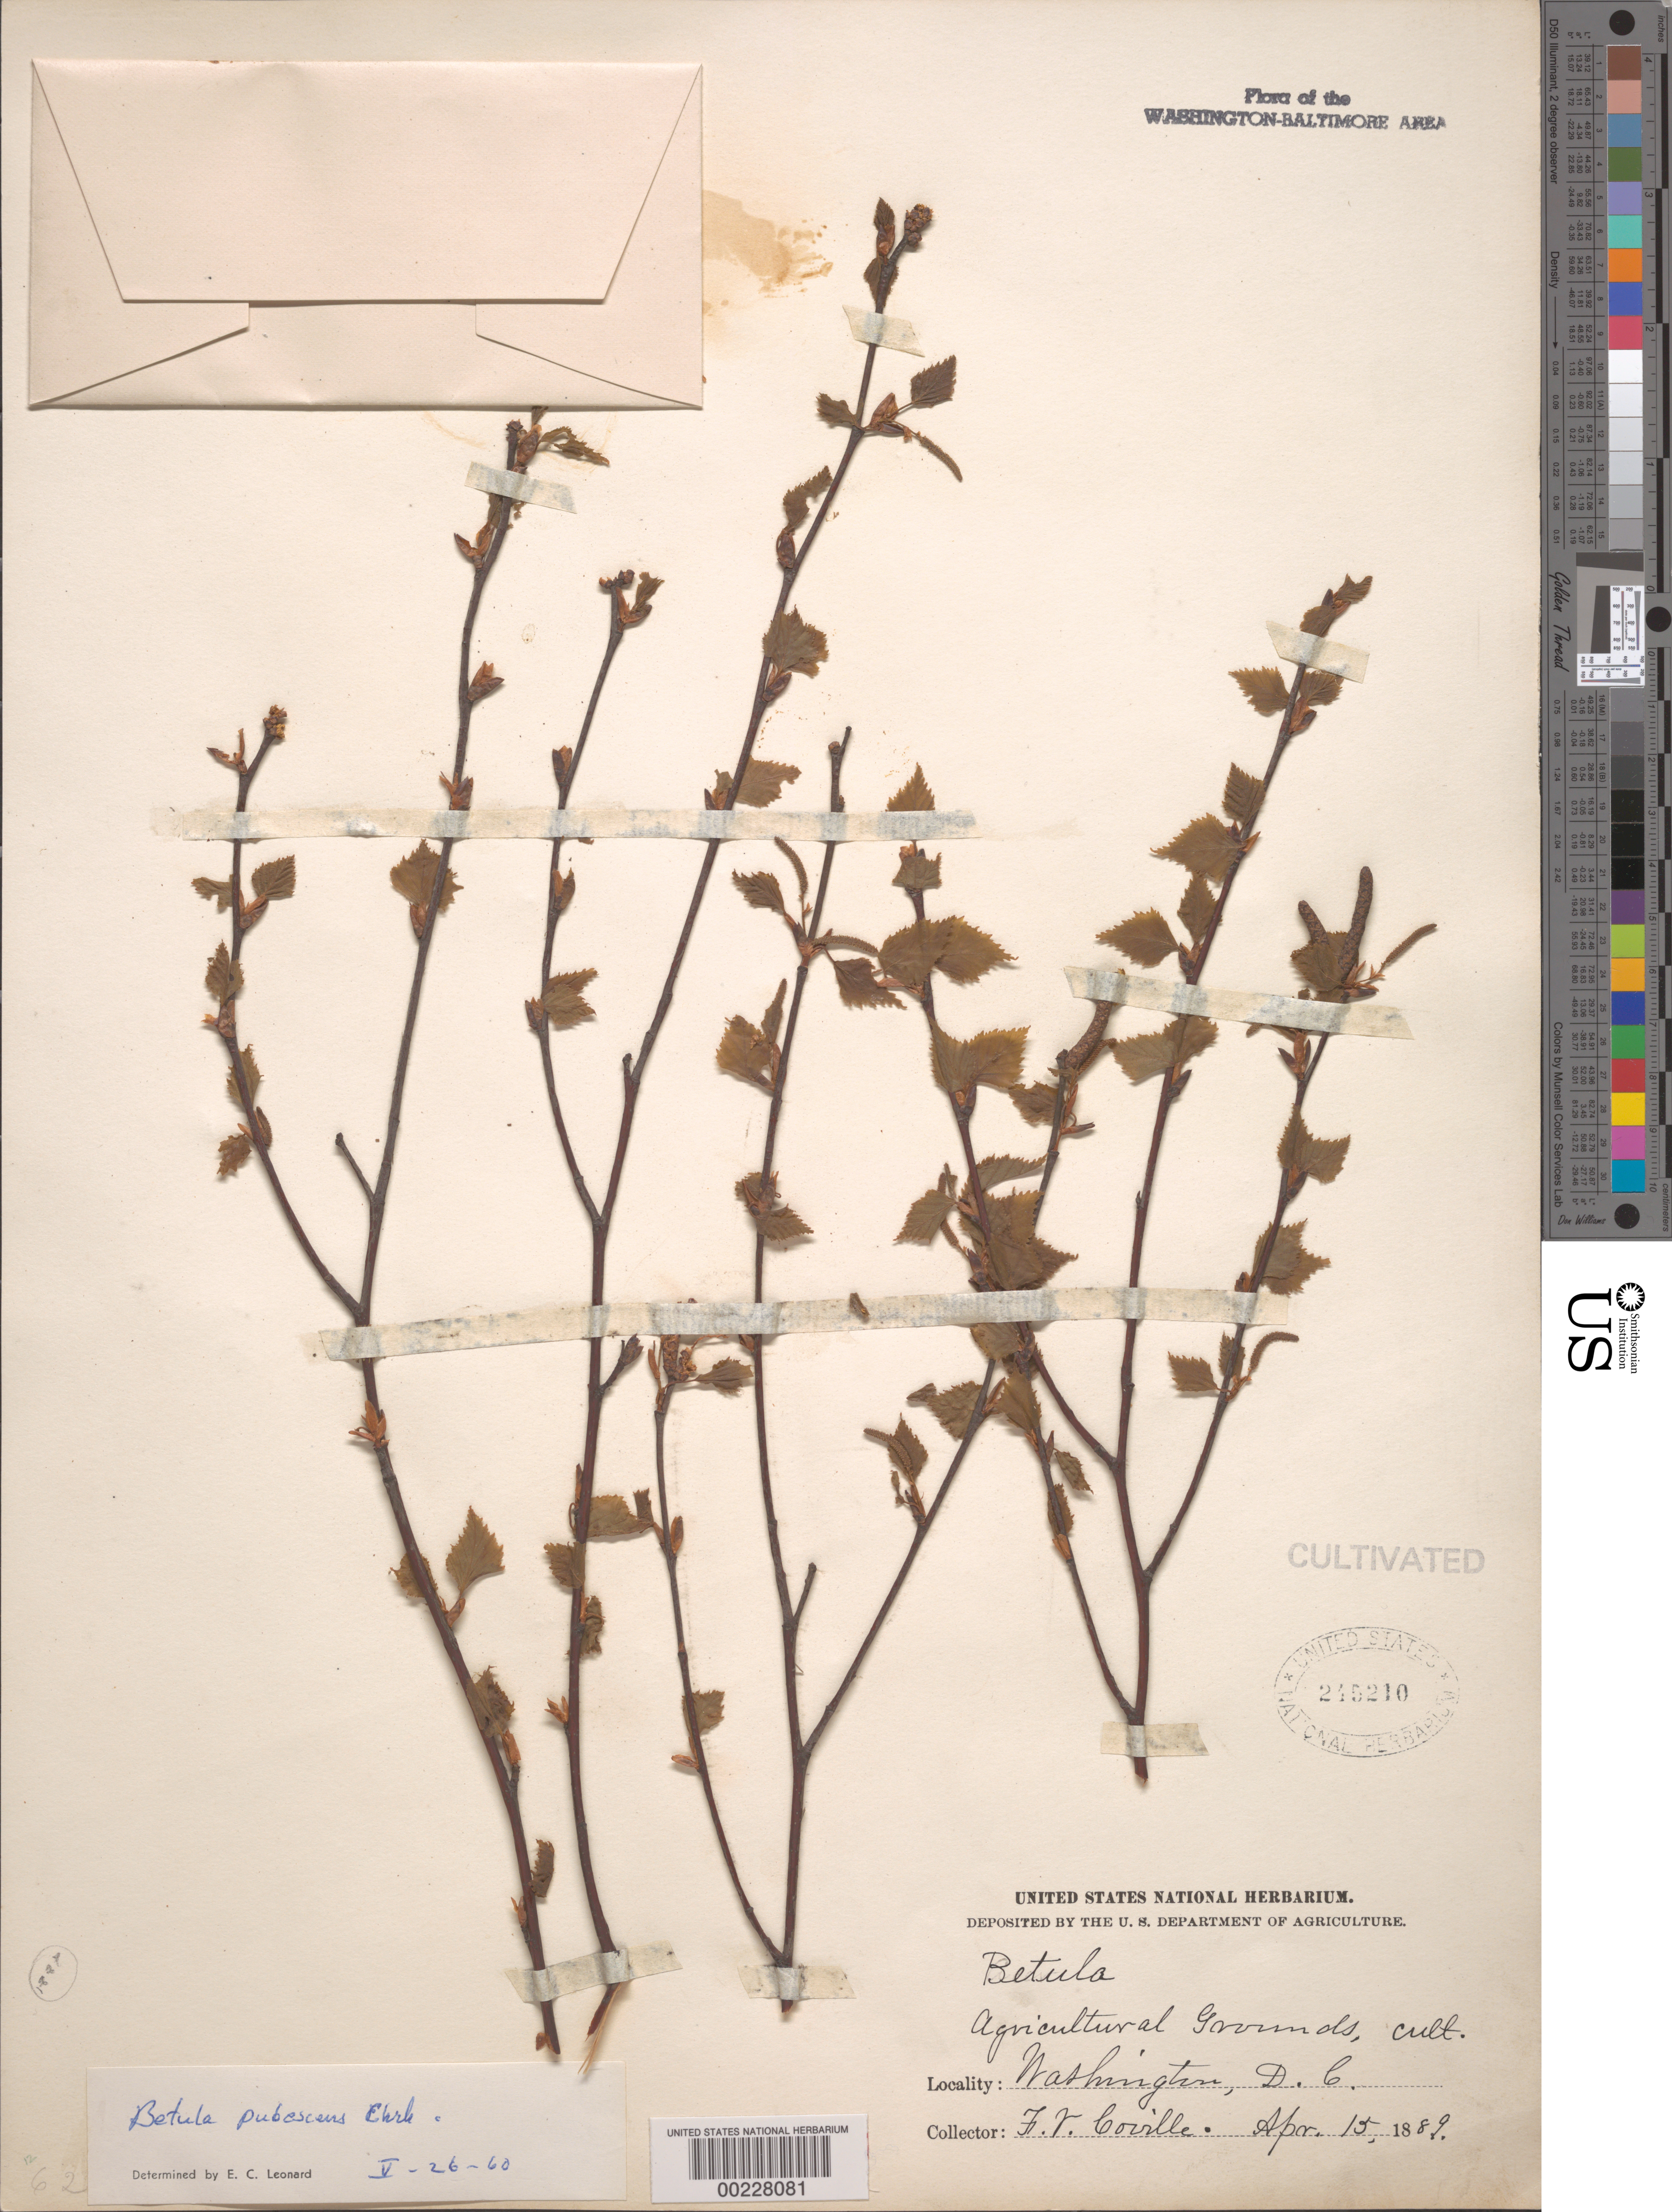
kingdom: Plantae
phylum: Tracheophyta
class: Magnoliopsida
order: Fagales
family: Betulaceae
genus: Betula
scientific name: Betula pubescens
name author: Ehrh.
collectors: F. V. Coville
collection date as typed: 15 Apr 1889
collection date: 1889-04-15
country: United States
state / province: District of Columbia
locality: Agricultural grounds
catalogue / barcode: US 245210